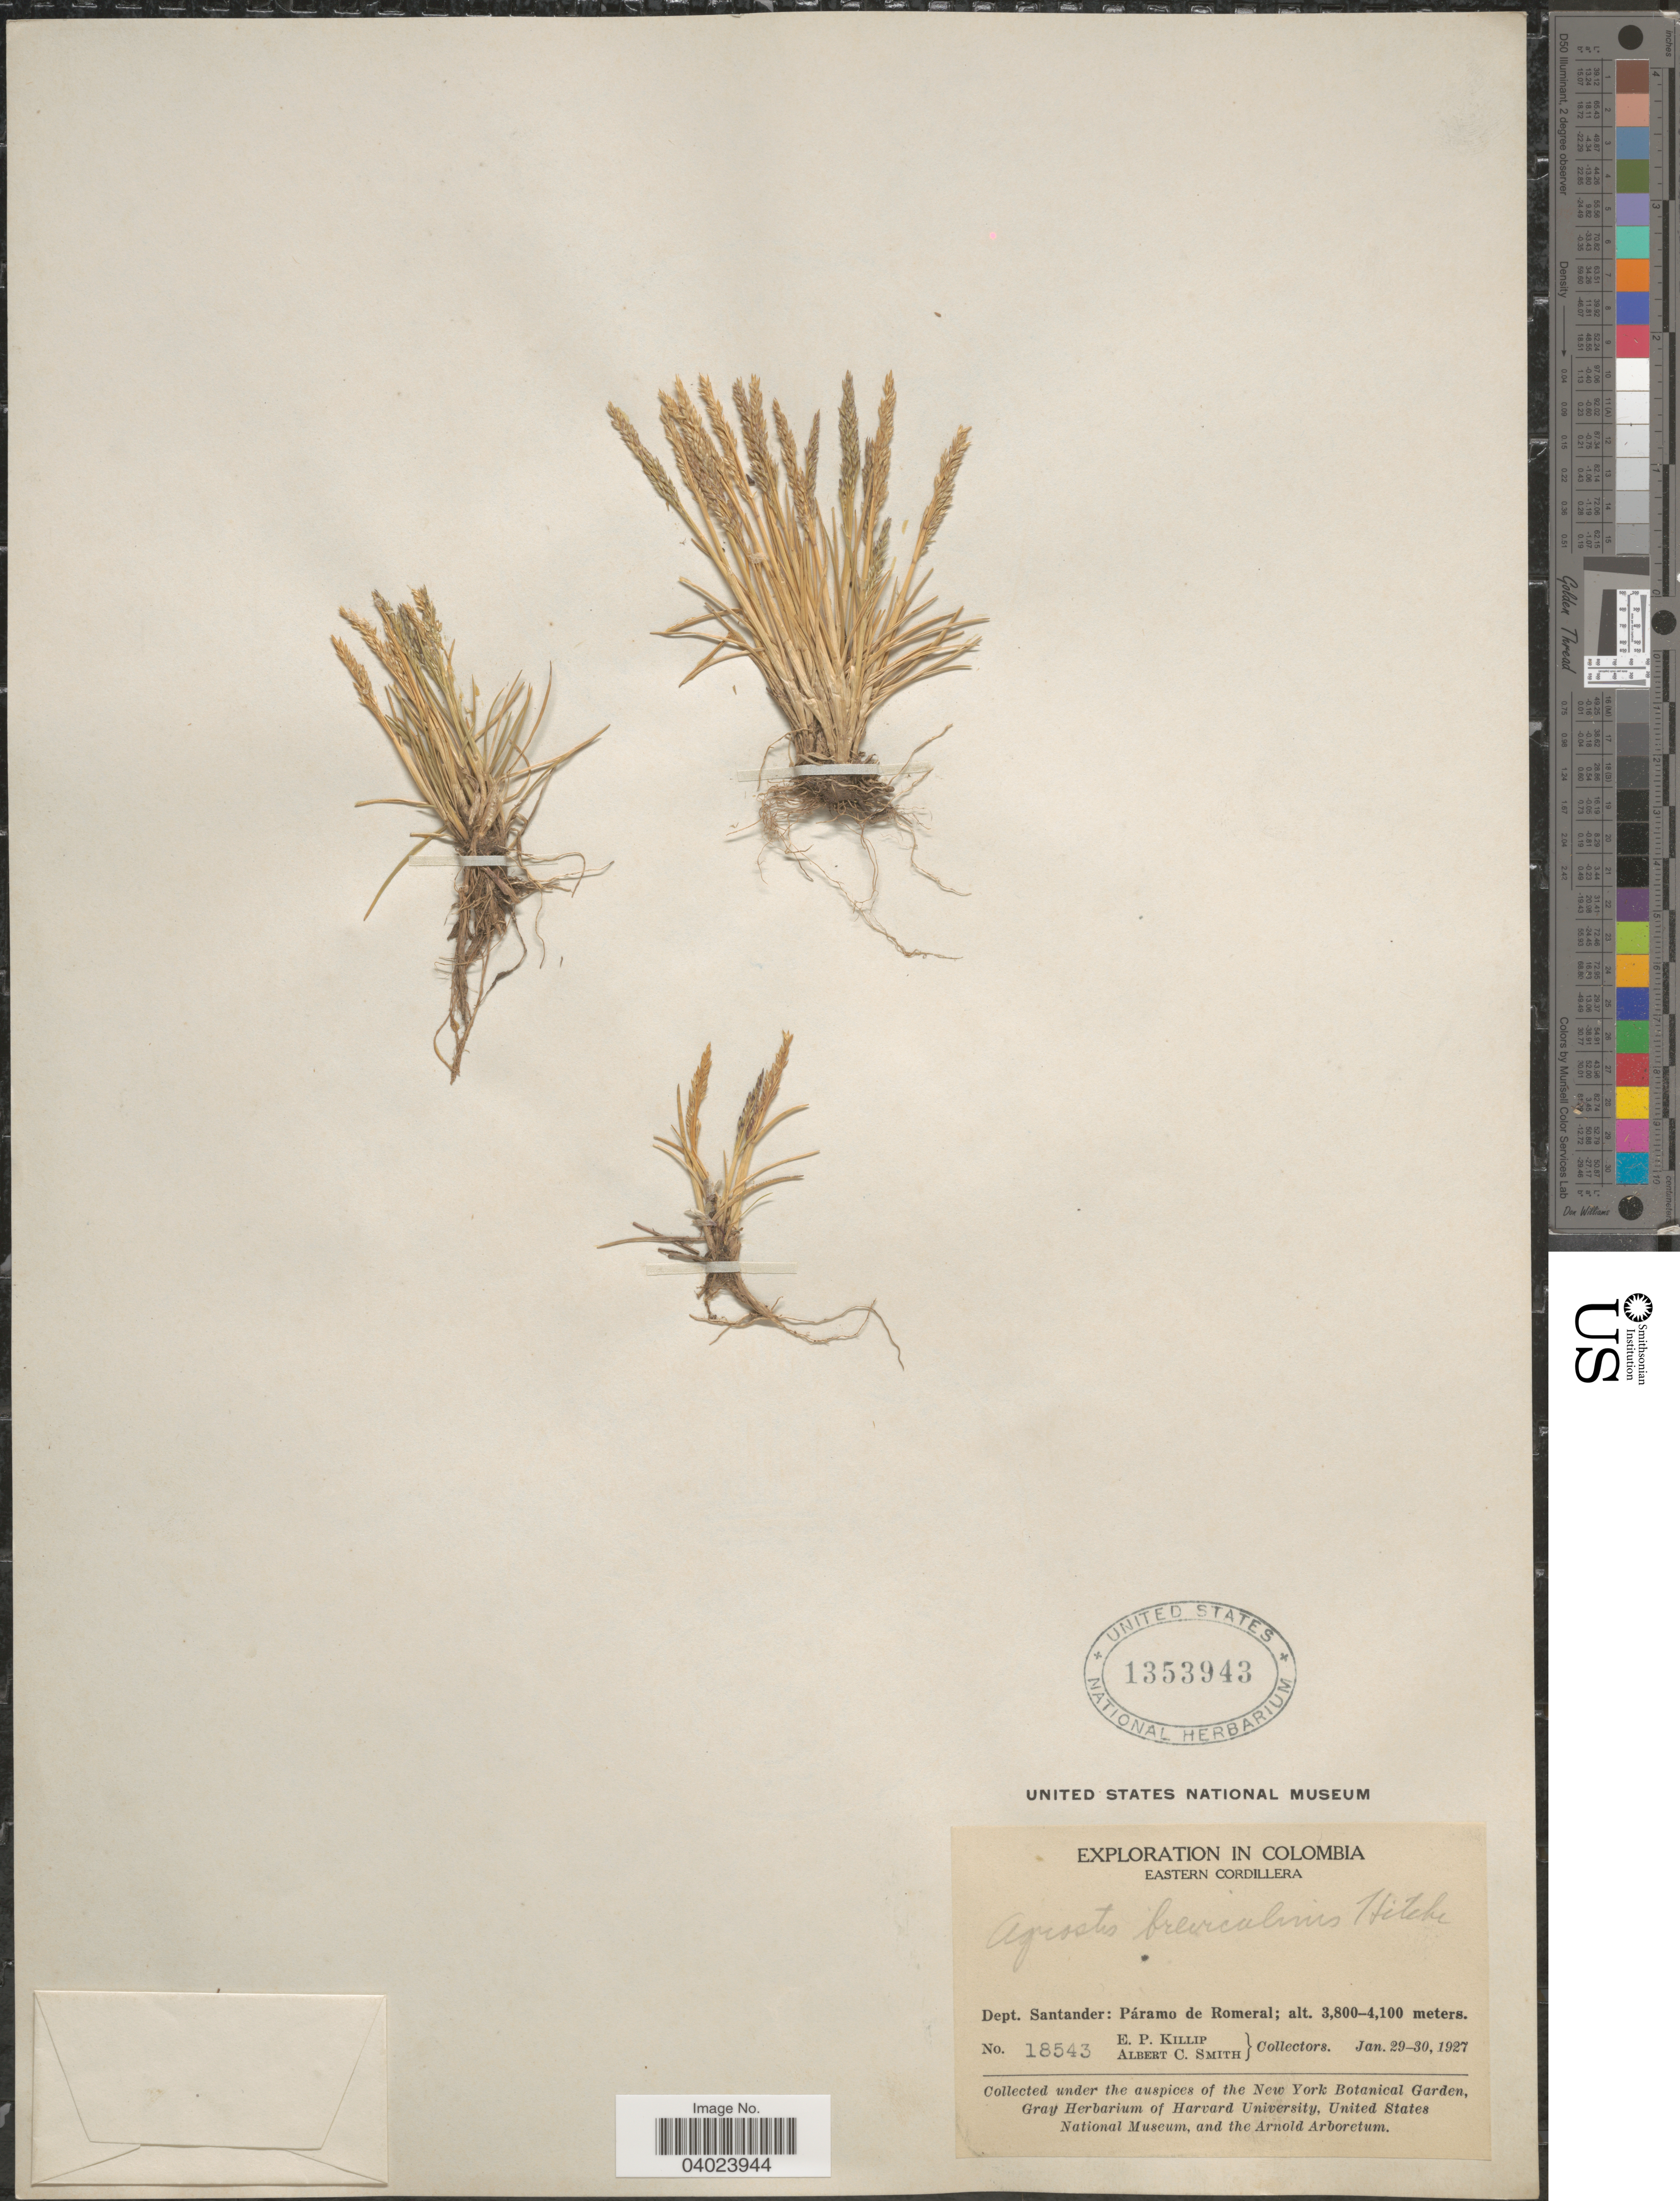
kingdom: Plantae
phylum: Tracheophyta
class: Liliopsida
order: Poales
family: Poaceae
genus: Agrostis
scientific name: Agrostis breviculmis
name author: Hitchc.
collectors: E. P. Killip & A. C. Smith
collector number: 18543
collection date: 1927-01-29/1927-01-30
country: Colombia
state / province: Santander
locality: Eastern Cordillera. Dept. Santander: Páramo de Romeral.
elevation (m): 3800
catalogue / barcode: US 1353943